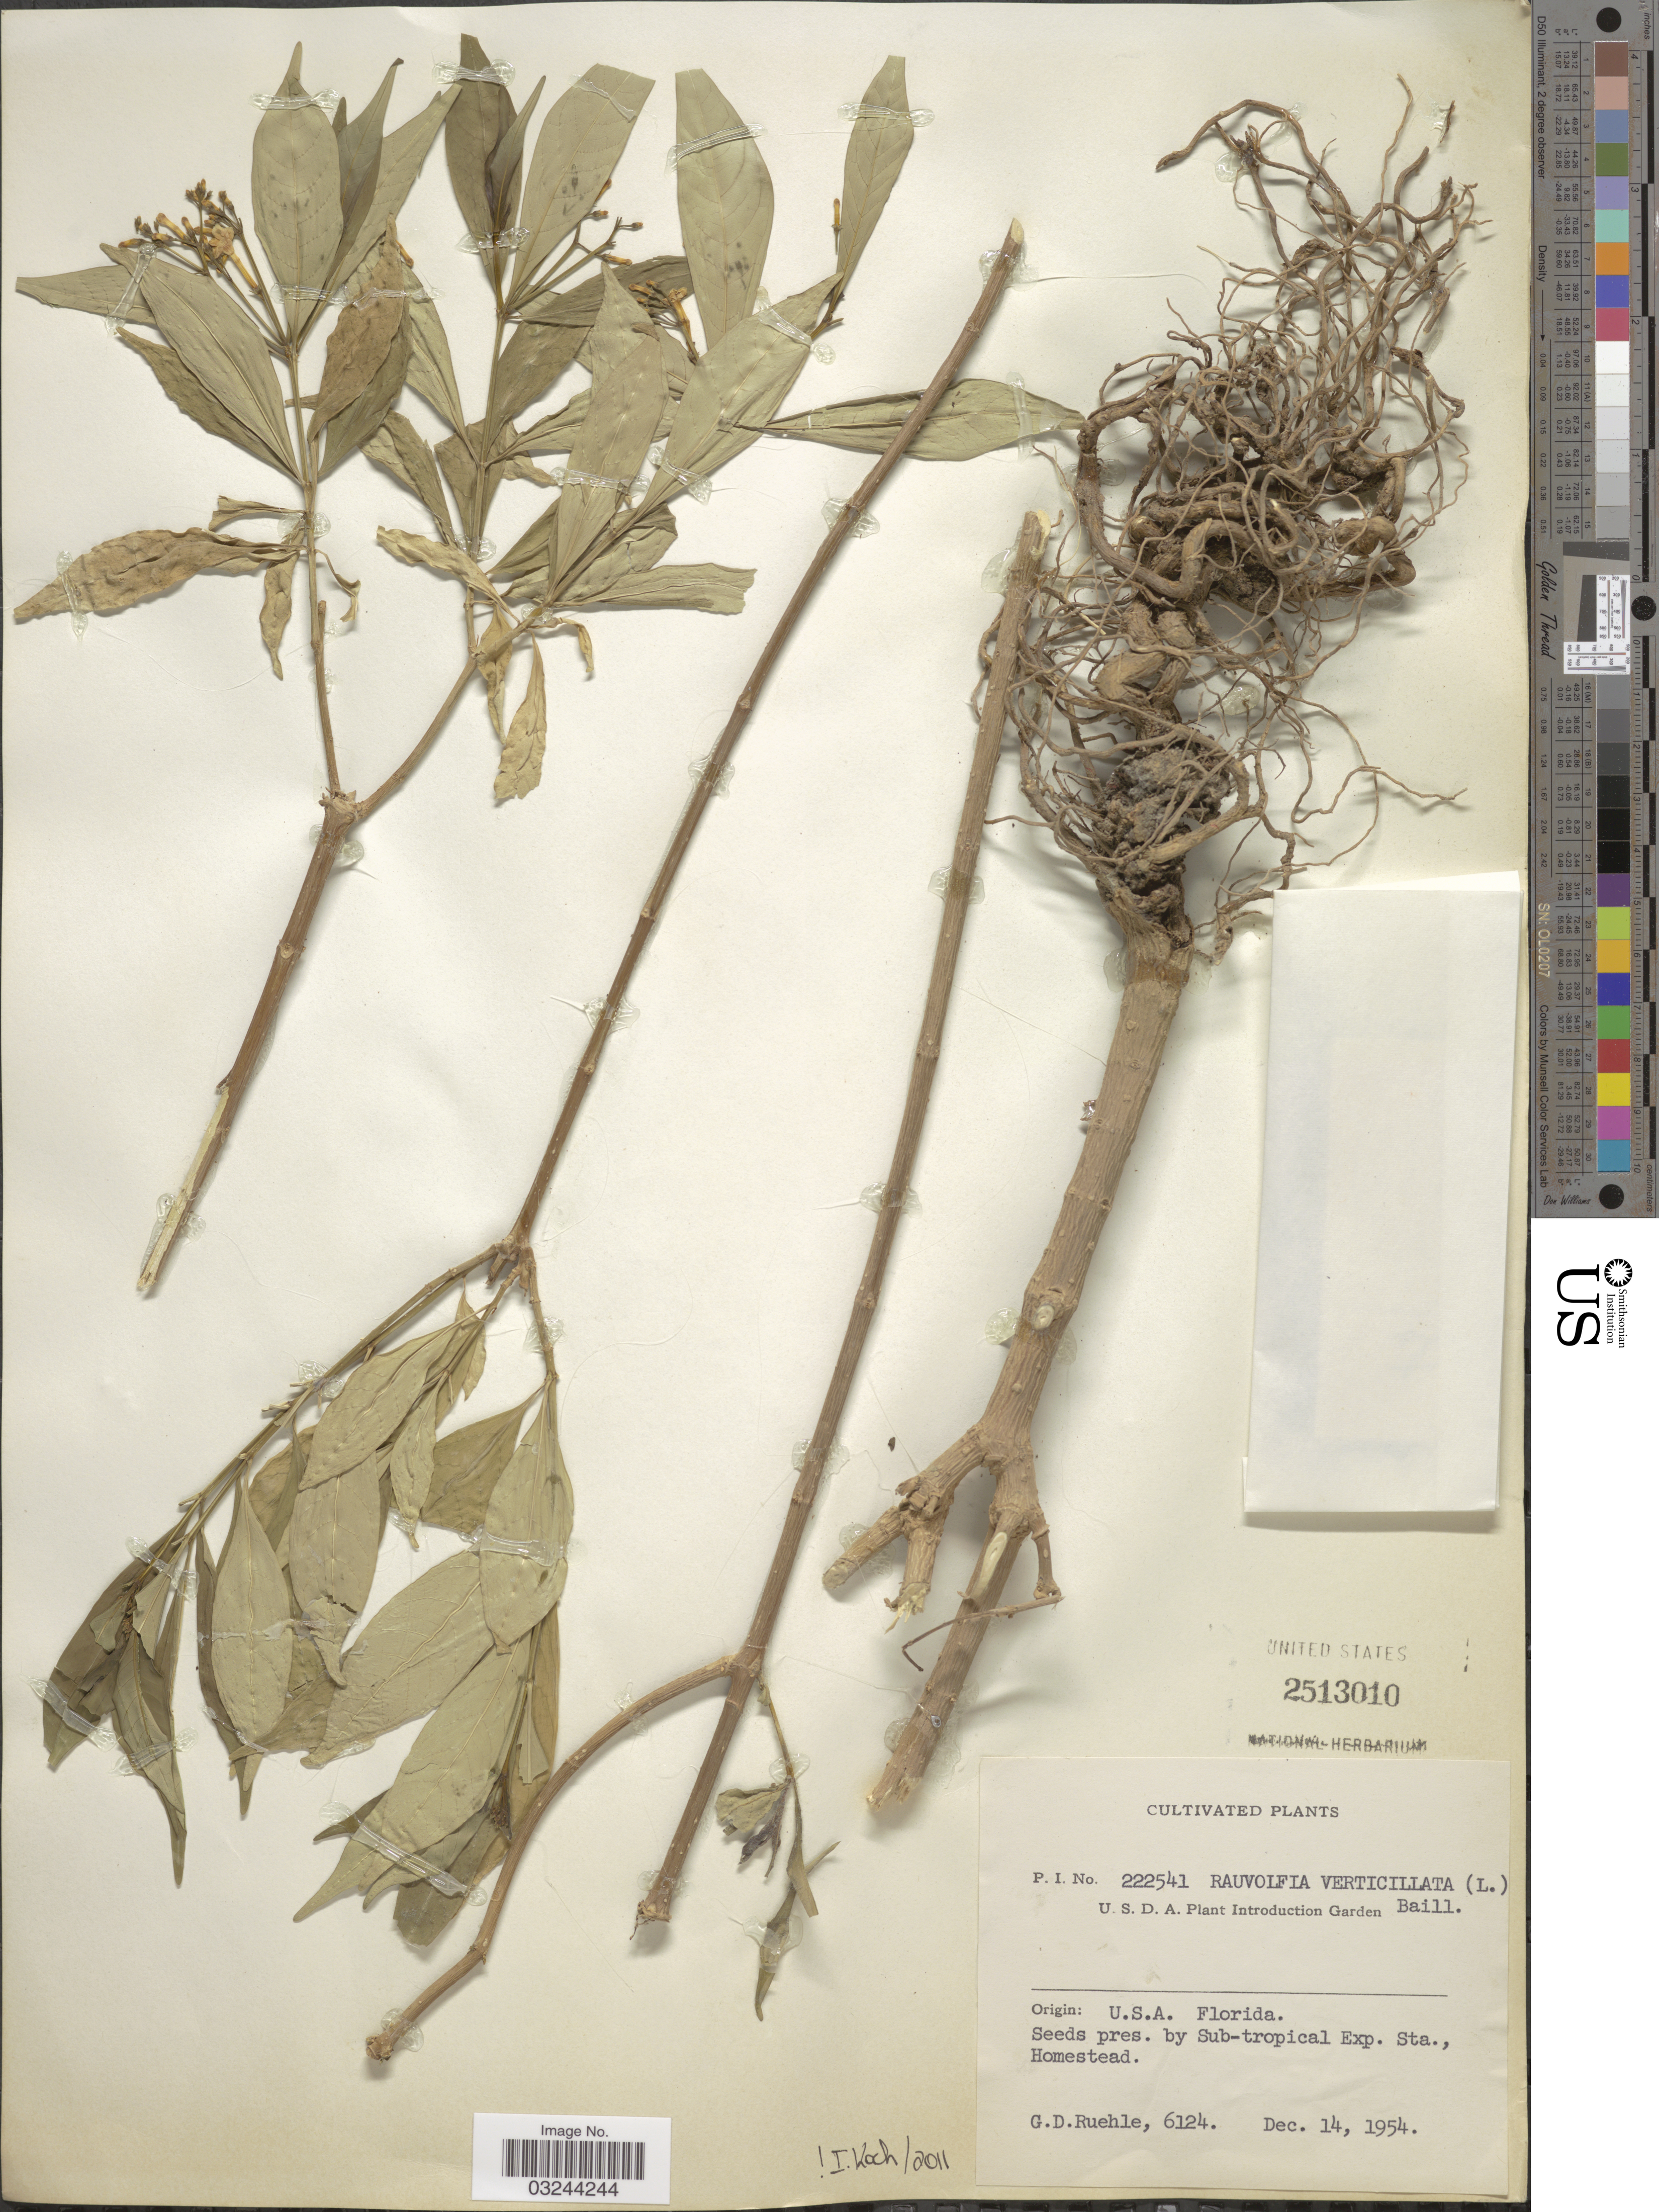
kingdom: Plantae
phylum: Tracheophyta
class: Magnoliopsida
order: Gentianales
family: Apocynaceae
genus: Rauvolfia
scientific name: Rauvolfia verticillata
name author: (Lour.) Baill.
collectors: G. Ruehle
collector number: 6124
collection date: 1954-12-14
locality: U.S.D.A. Plant Introduction Garden.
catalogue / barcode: US 2513010